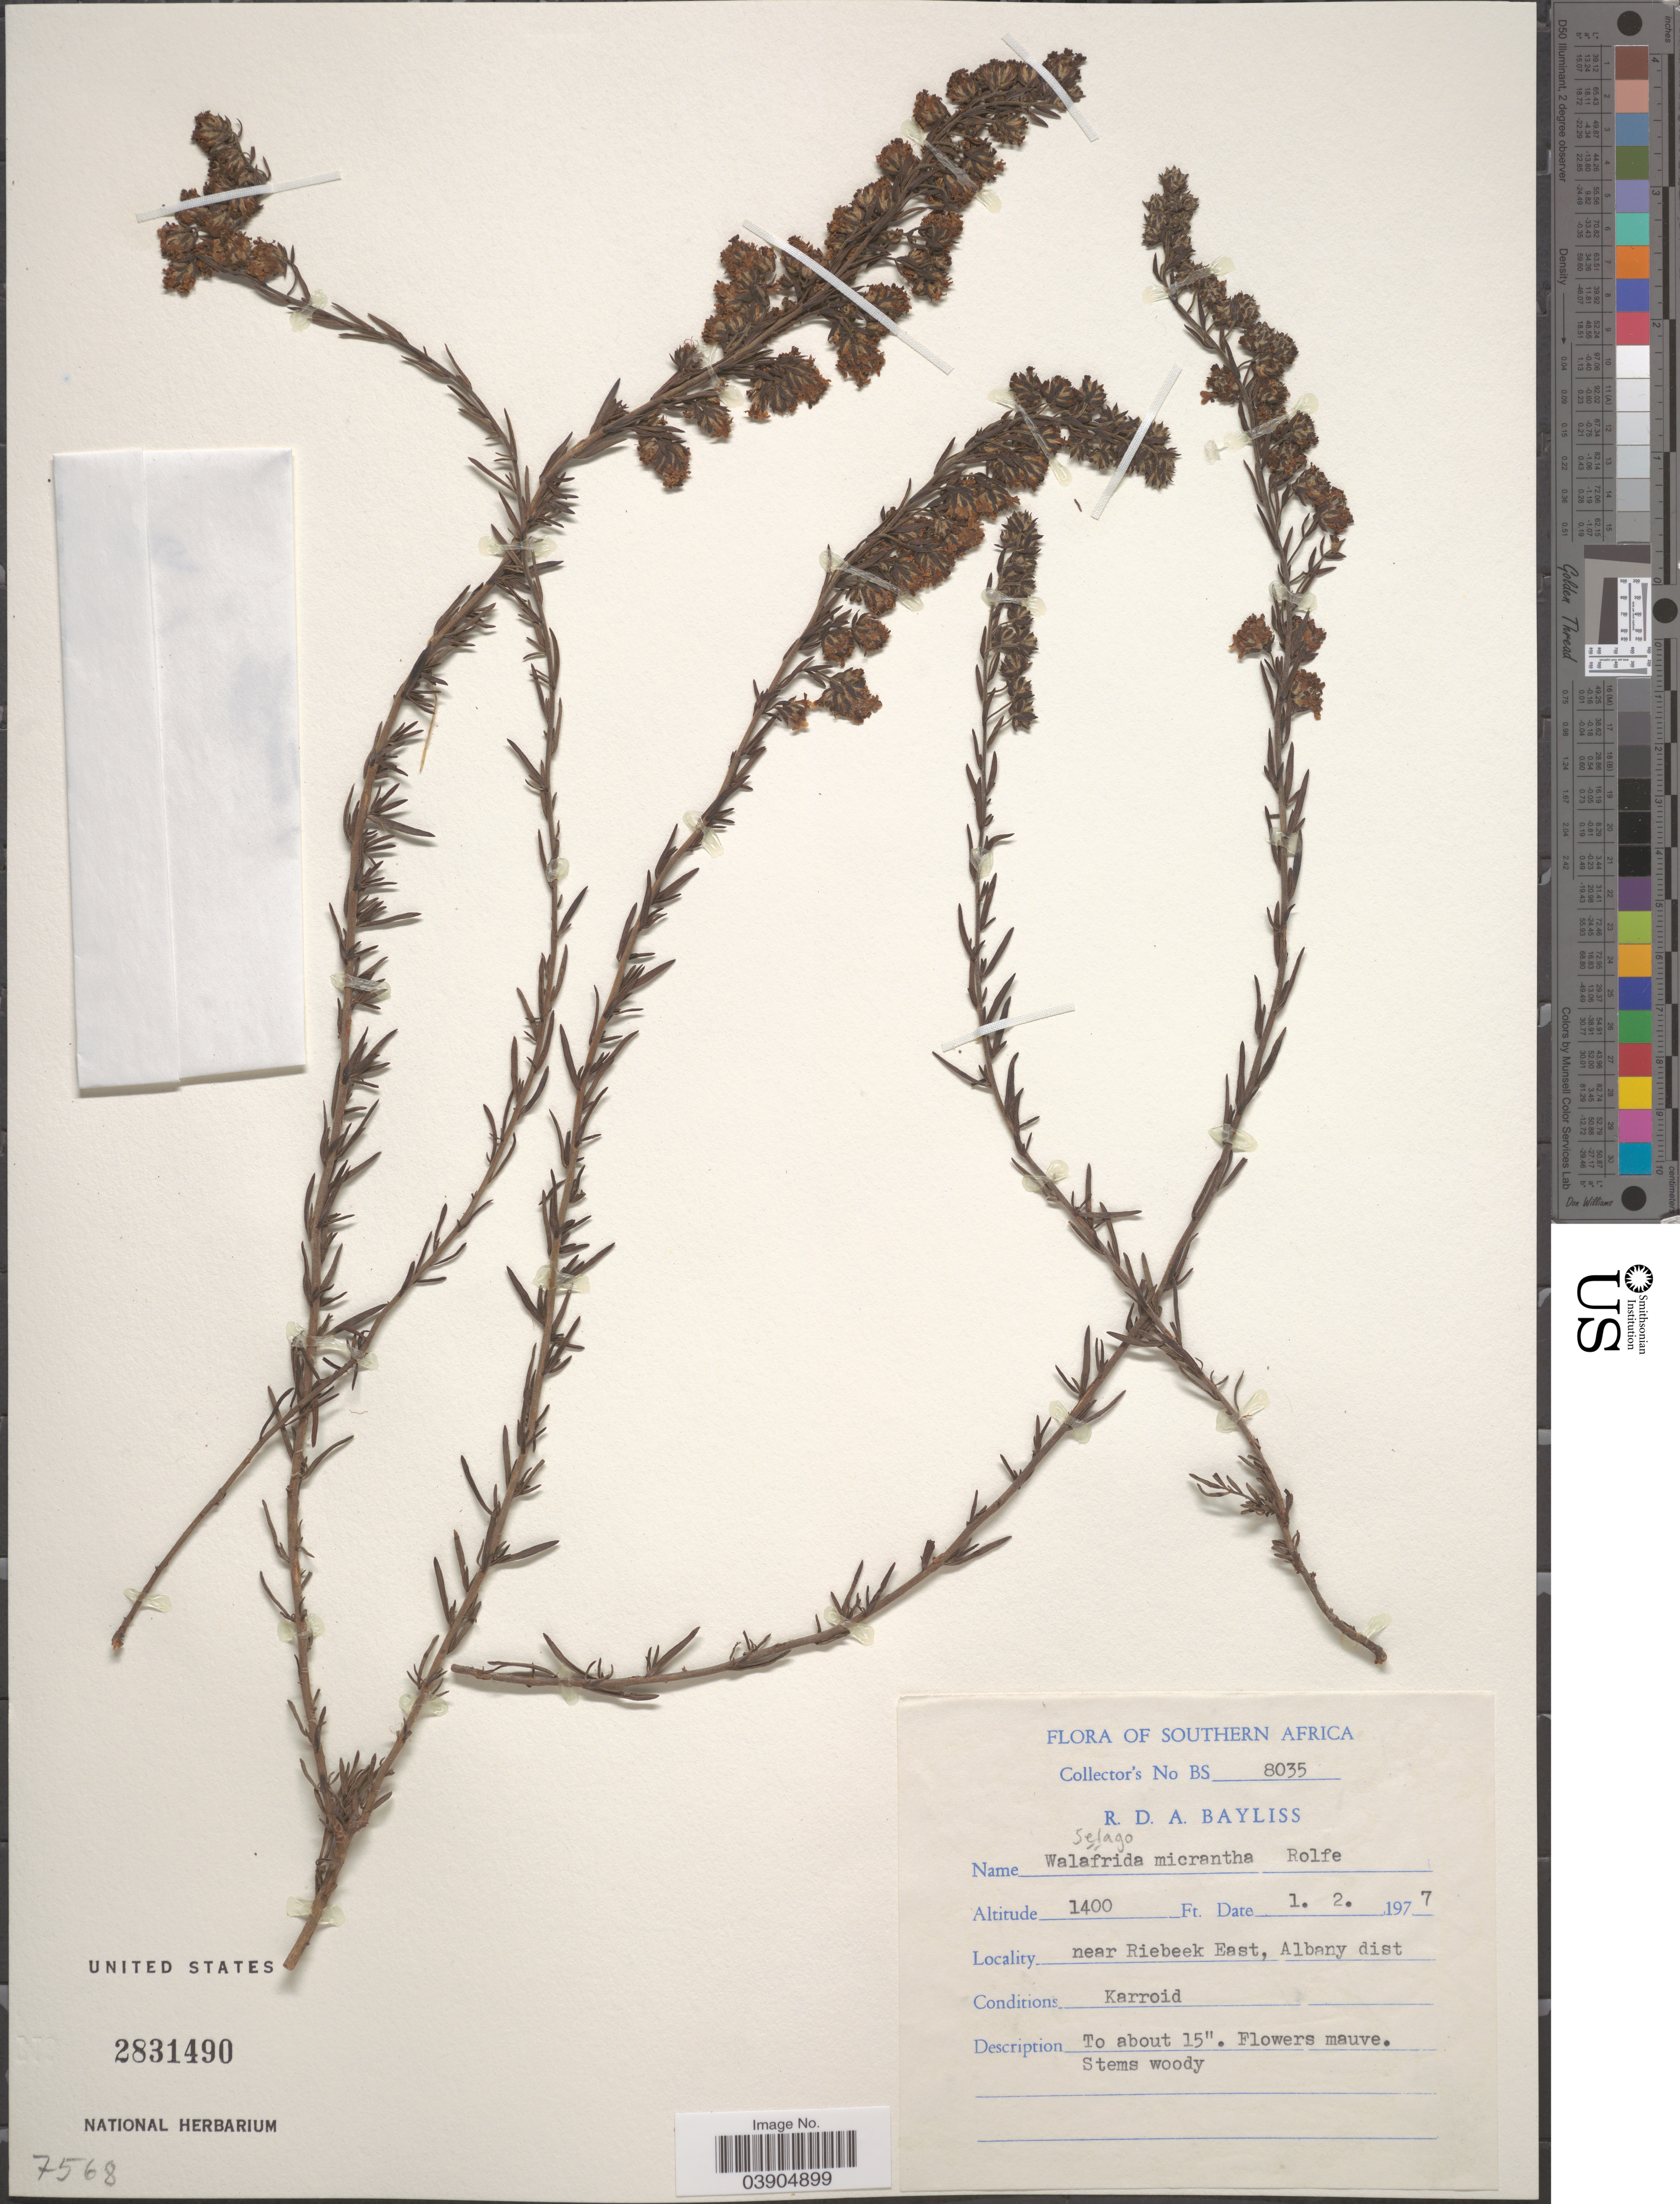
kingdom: Plantae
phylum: Tracheophyta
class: Magnoliopsida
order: Lamiales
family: Scrophulariaceae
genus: Selago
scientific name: Selago micrantha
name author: Choisy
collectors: R. Bayliss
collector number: BS8035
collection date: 1977-02-01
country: South Africa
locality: Southern Africa. Near Riebeek East, Albany dist.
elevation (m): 427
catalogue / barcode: US 2831490